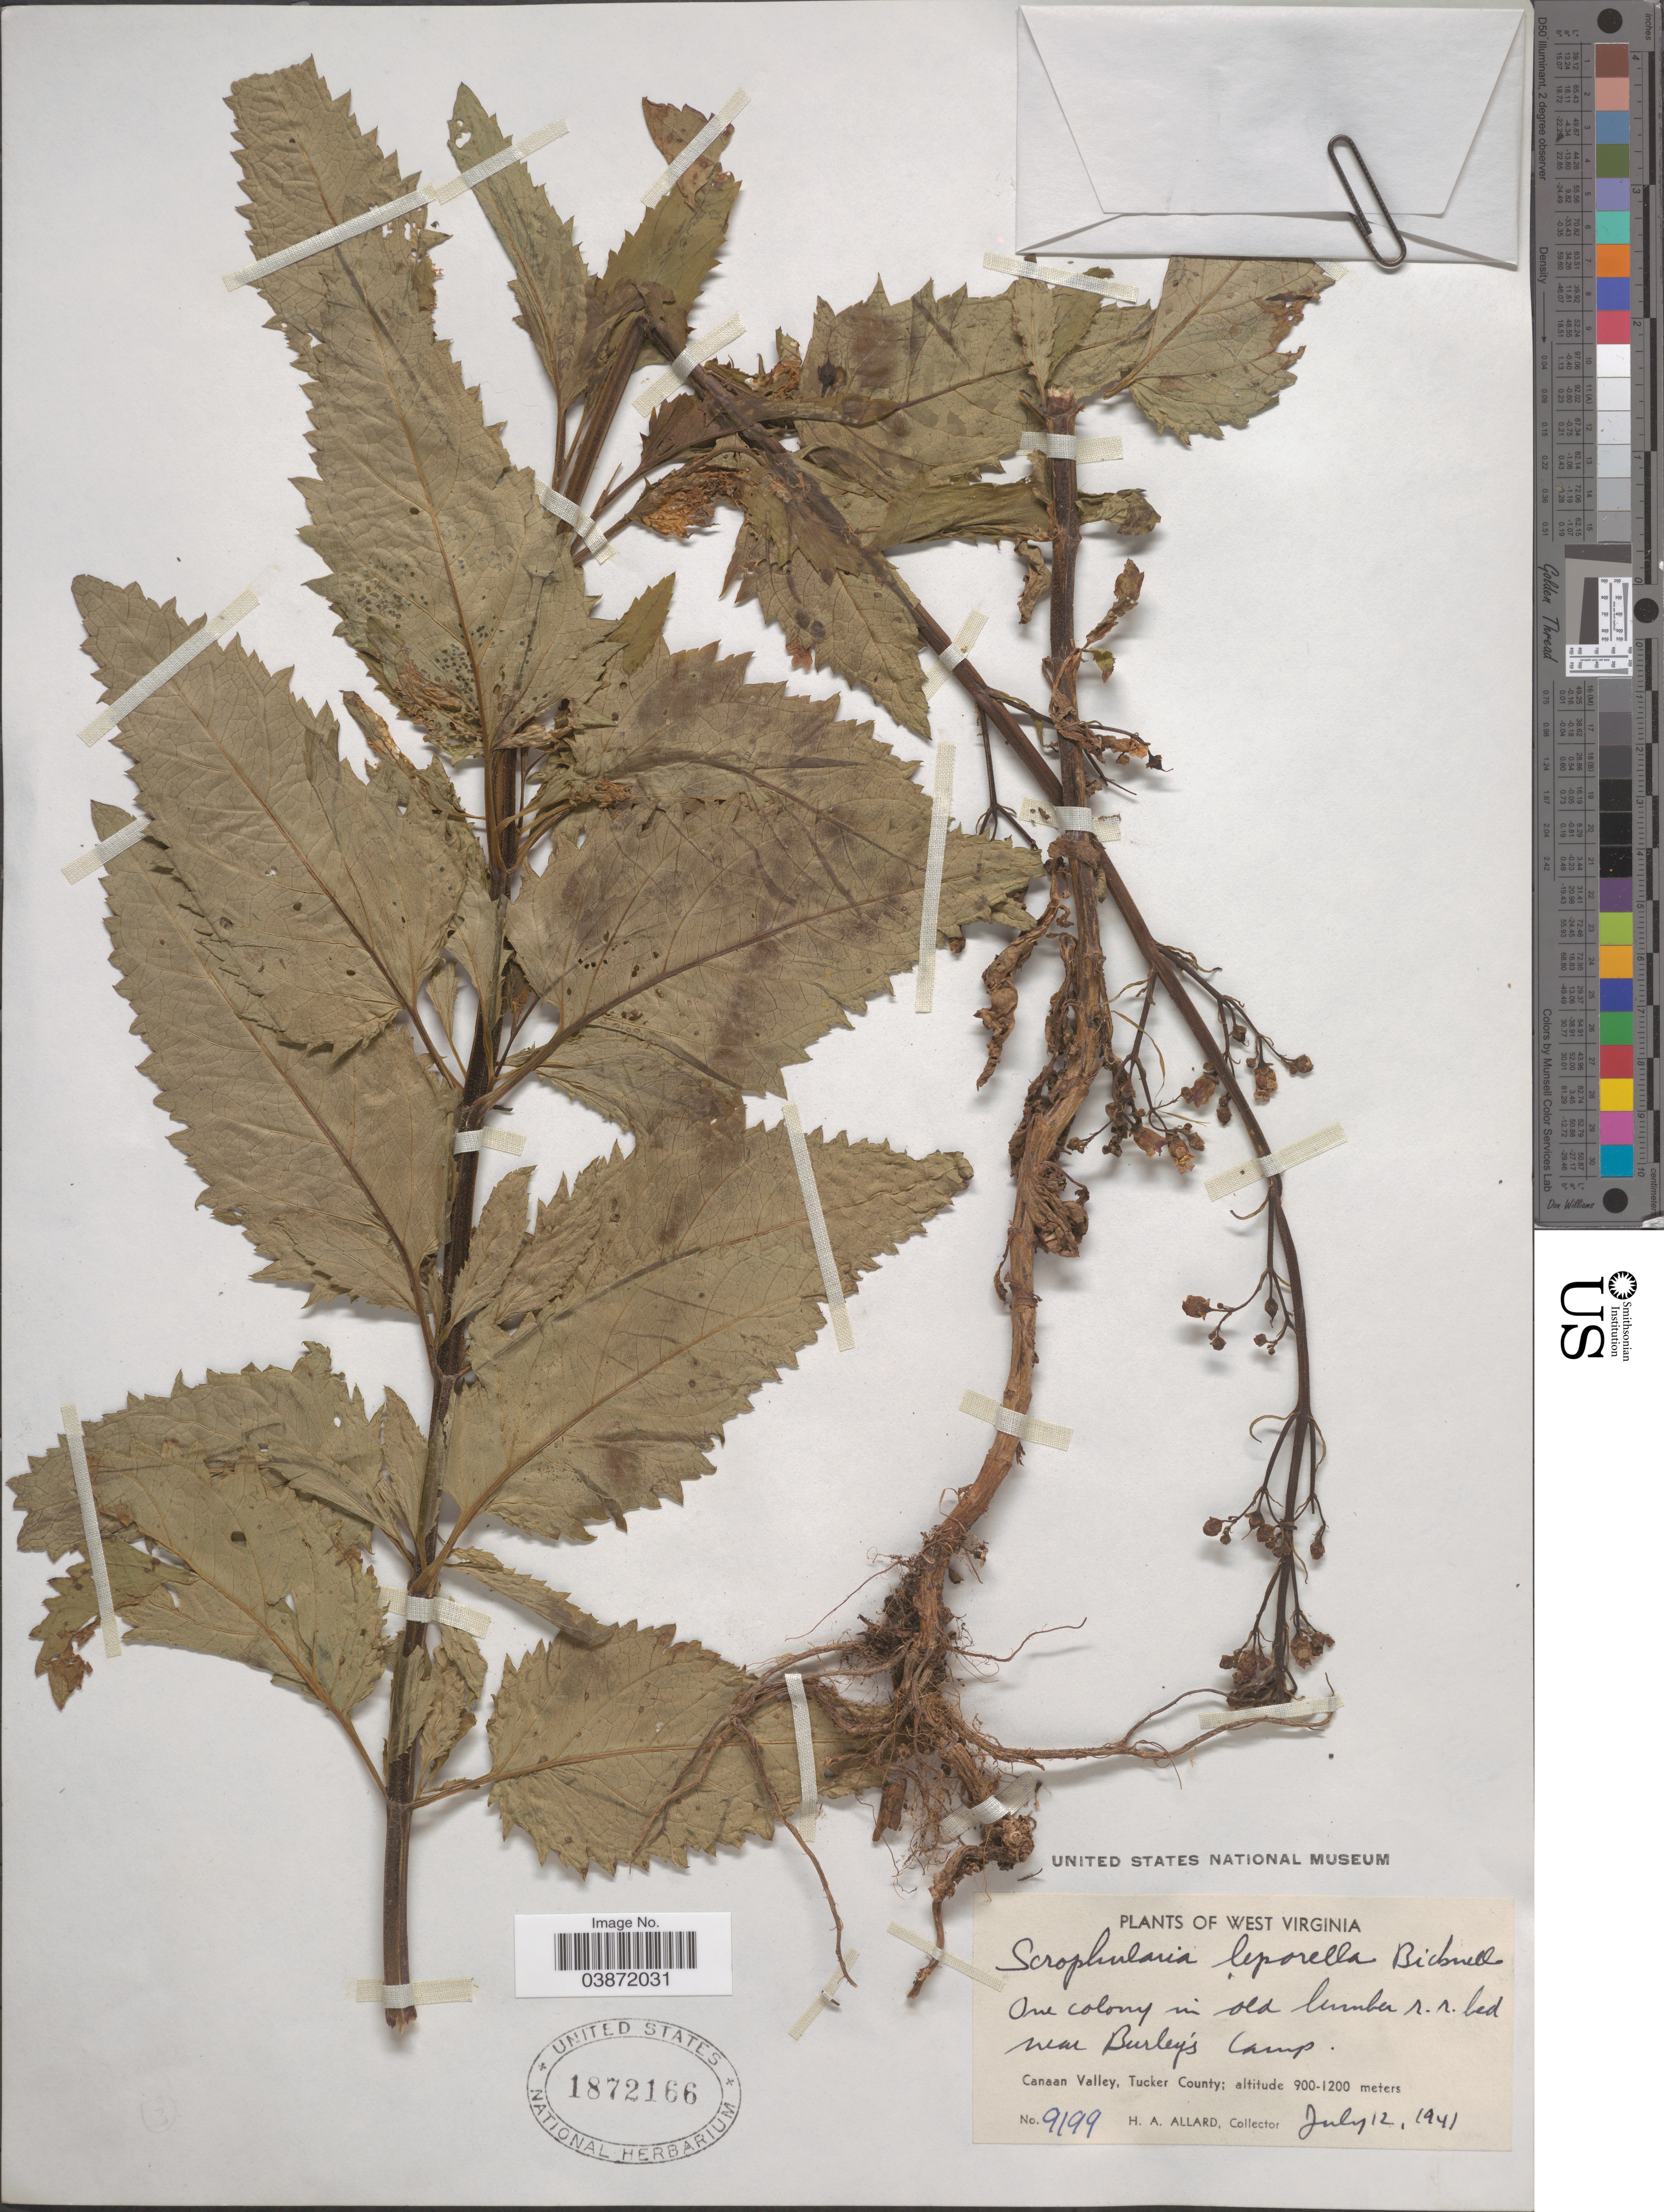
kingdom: Plantae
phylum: Tracheophyta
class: Magnoliopsida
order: Lamiales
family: Scrophulariaceae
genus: Scrophularia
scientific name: Scrophularia lanceolata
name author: Pursh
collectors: H. A. Allard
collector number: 9199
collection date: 1941-07-12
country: United States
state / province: West Virginia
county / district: Tucker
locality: In old lumber r.r. bed near Burley's Camp. Canaan Valley, Tucker County.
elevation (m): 900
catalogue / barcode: US 1872166